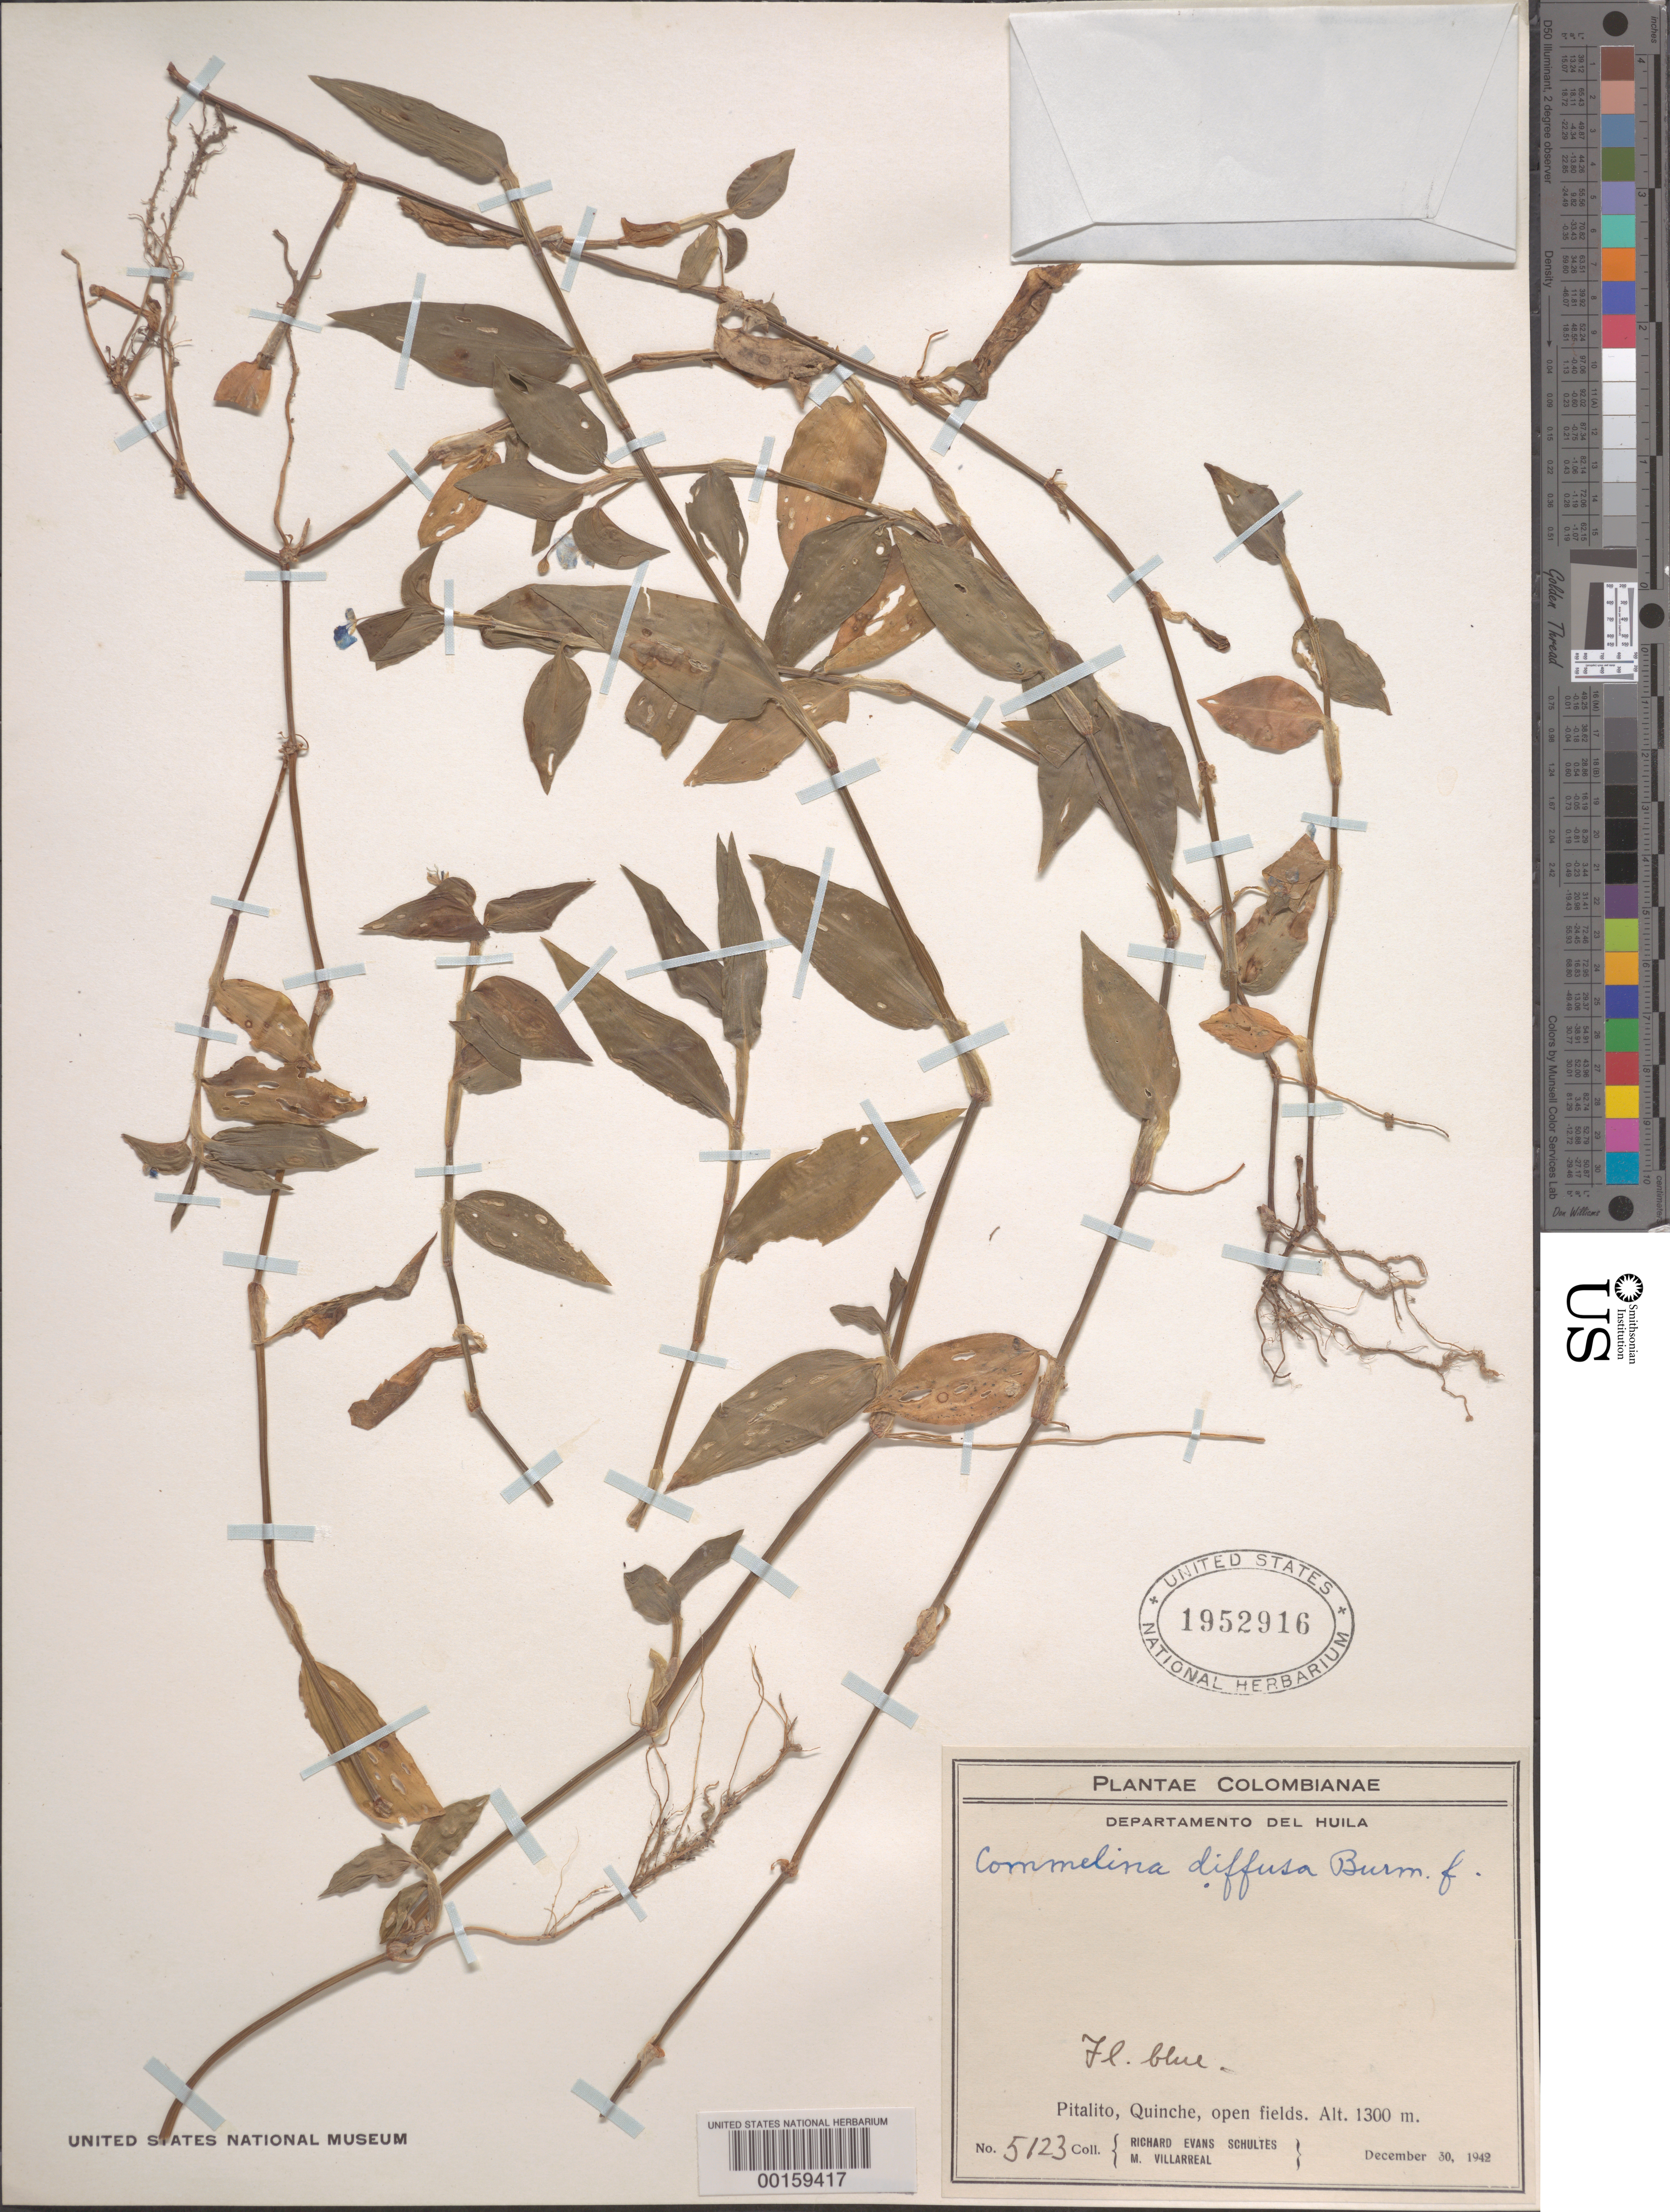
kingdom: Plantae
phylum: Tracheophyta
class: Liliopsida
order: Commelinales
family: Commelinaceae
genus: Commelina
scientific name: Commelina diffusa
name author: Burm. f.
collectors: R. E. Schultes & M. Villarreal V.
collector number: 5123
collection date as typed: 30 Dec 1942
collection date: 1942-12-30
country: Colombia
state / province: Huila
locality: Pitalito; Quinche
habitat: Open field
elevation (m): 1300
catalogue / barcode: US 1952916